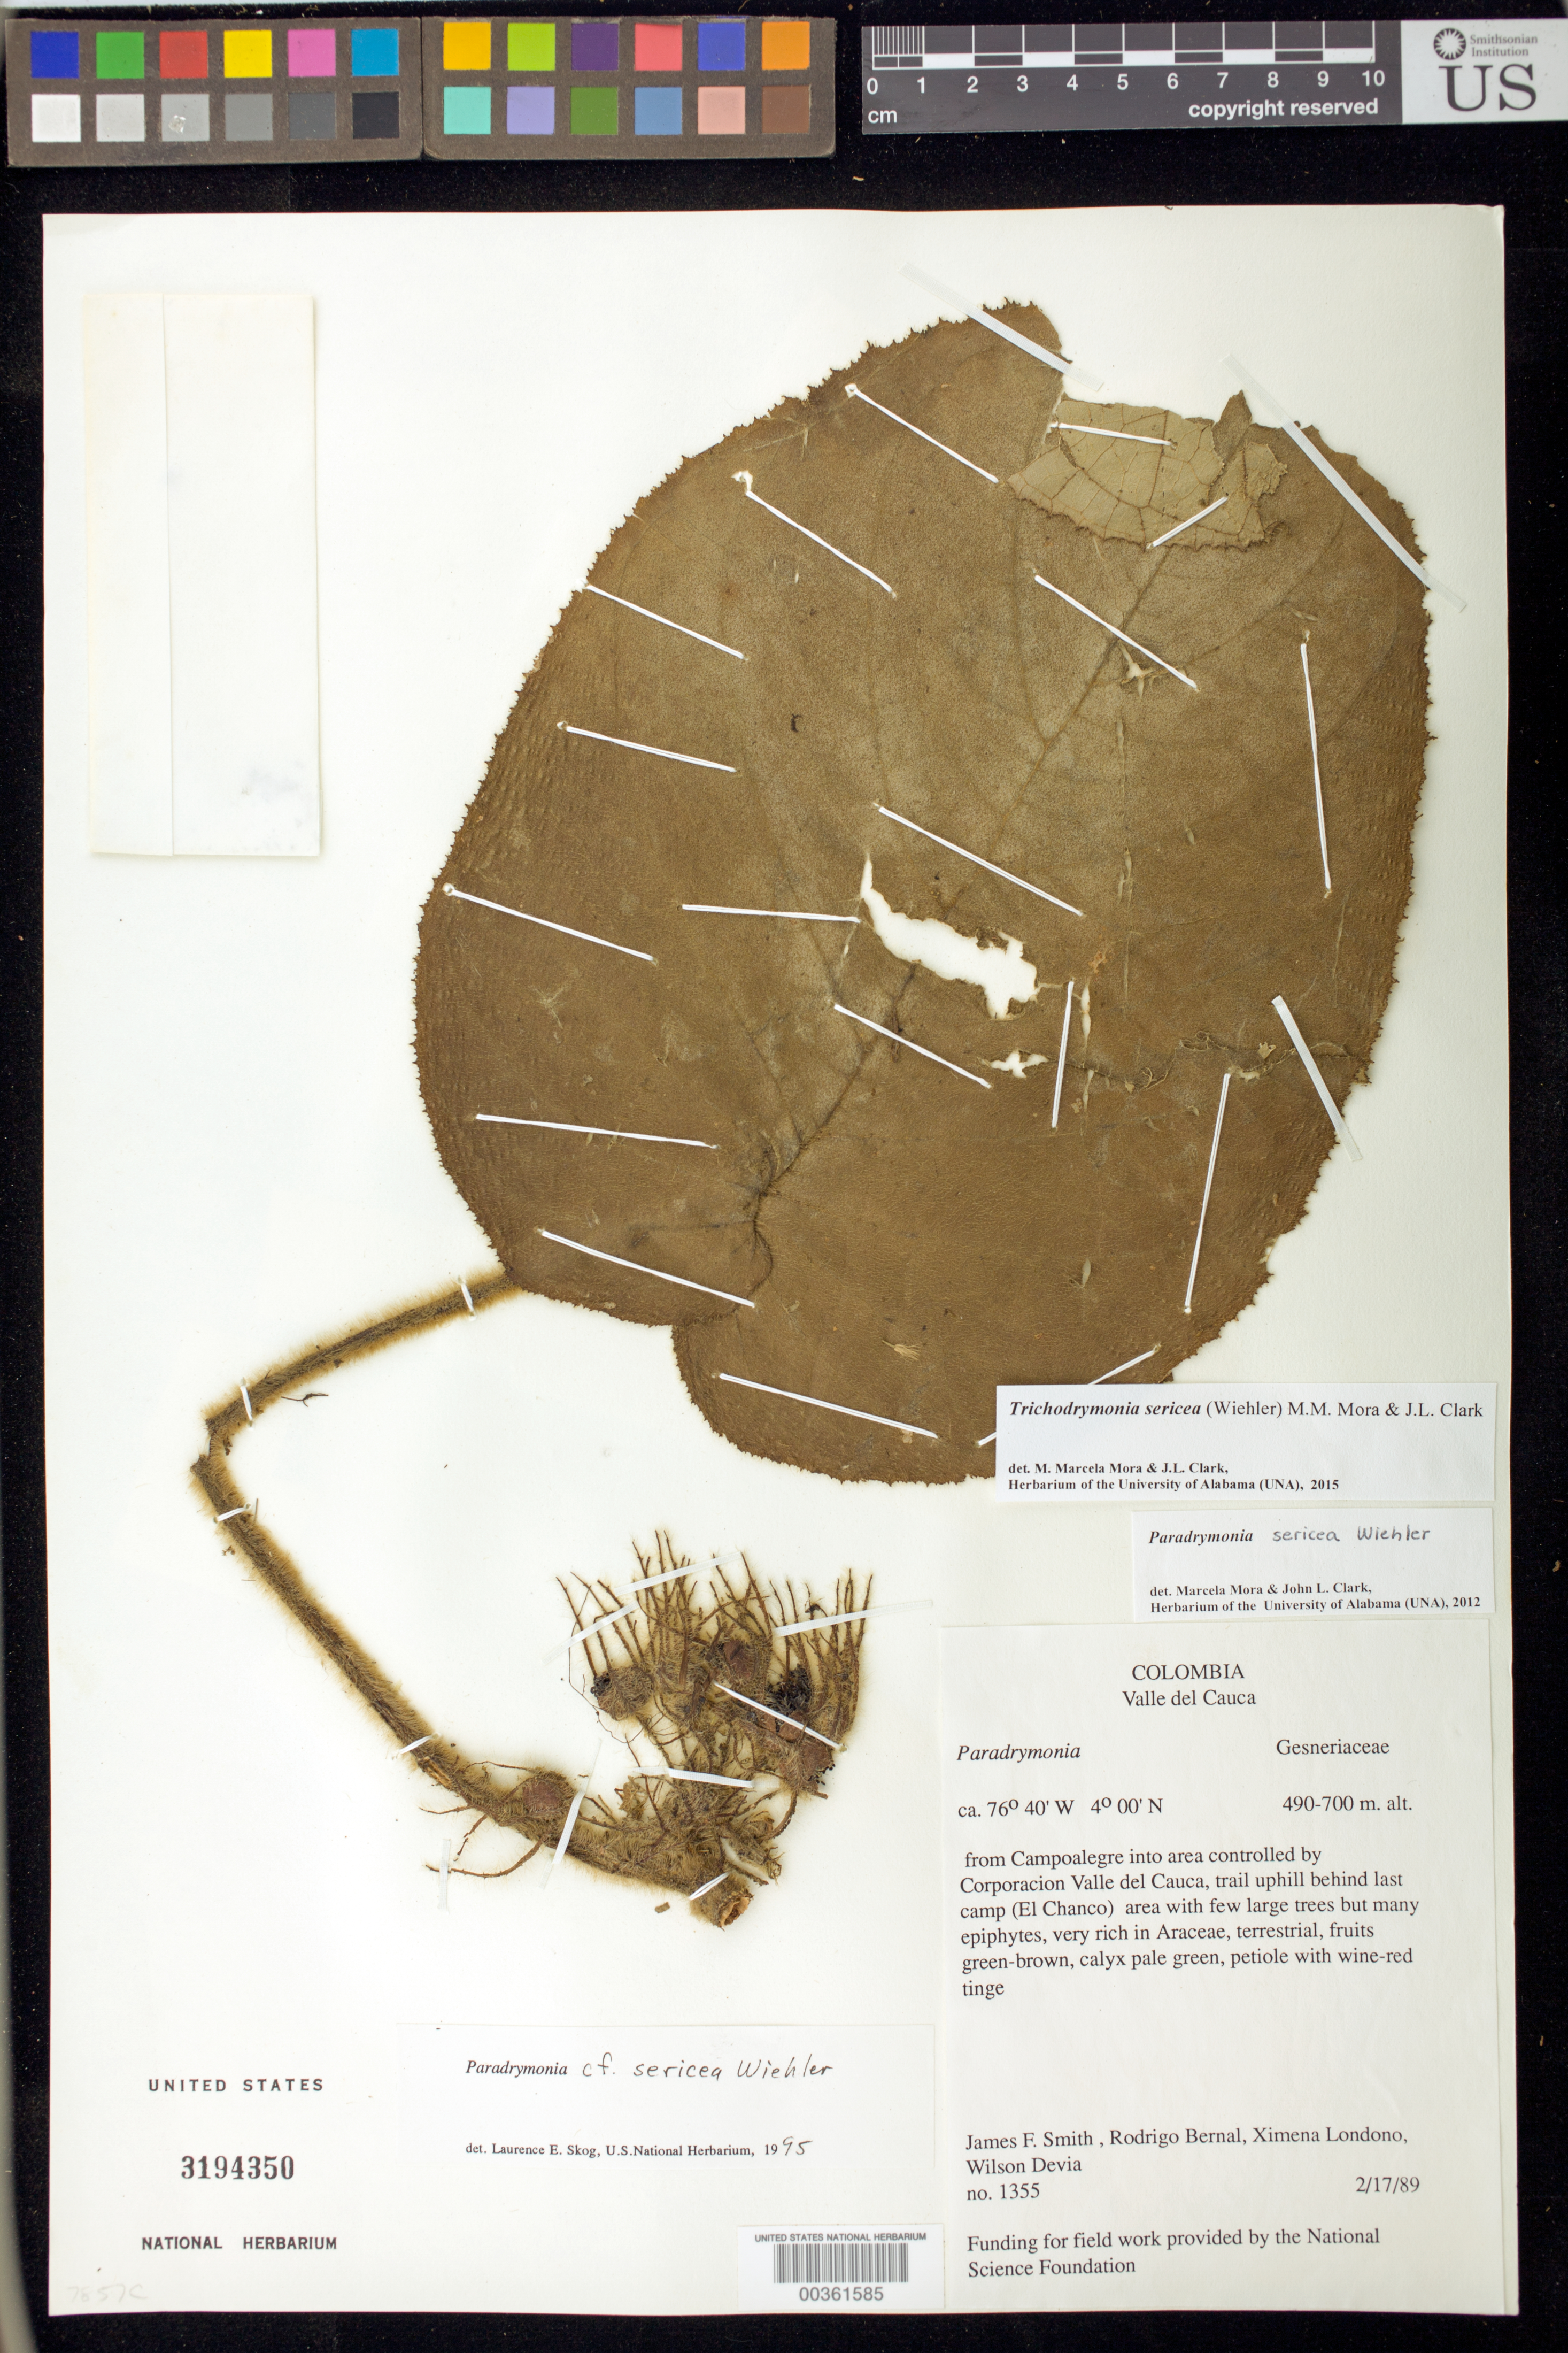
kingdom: Plantae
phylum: Tracheophyta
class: Magnoliopsida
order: Lamiales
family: Gesneriaceae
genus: Trichodrymonia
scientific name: Trichodrymonia sericea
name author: (Wiehler) M.M. Mora & J.L. Clark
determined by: Mora, M. M.; Clark, J. L.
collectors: J. Smith, R. Bernal, X. Londoño & W. Devia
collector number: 1355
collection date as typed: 17 Feb 1989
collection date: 1989-02-17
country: Colombia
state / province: Valle del Cauca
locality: From Campoalegre into area controlled by Corporacion Valle del Cauca, trail uphill behind last camp (El Chanco)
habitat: Area with few large trees but many epiphytes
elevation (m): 490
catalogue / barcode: US 3194350